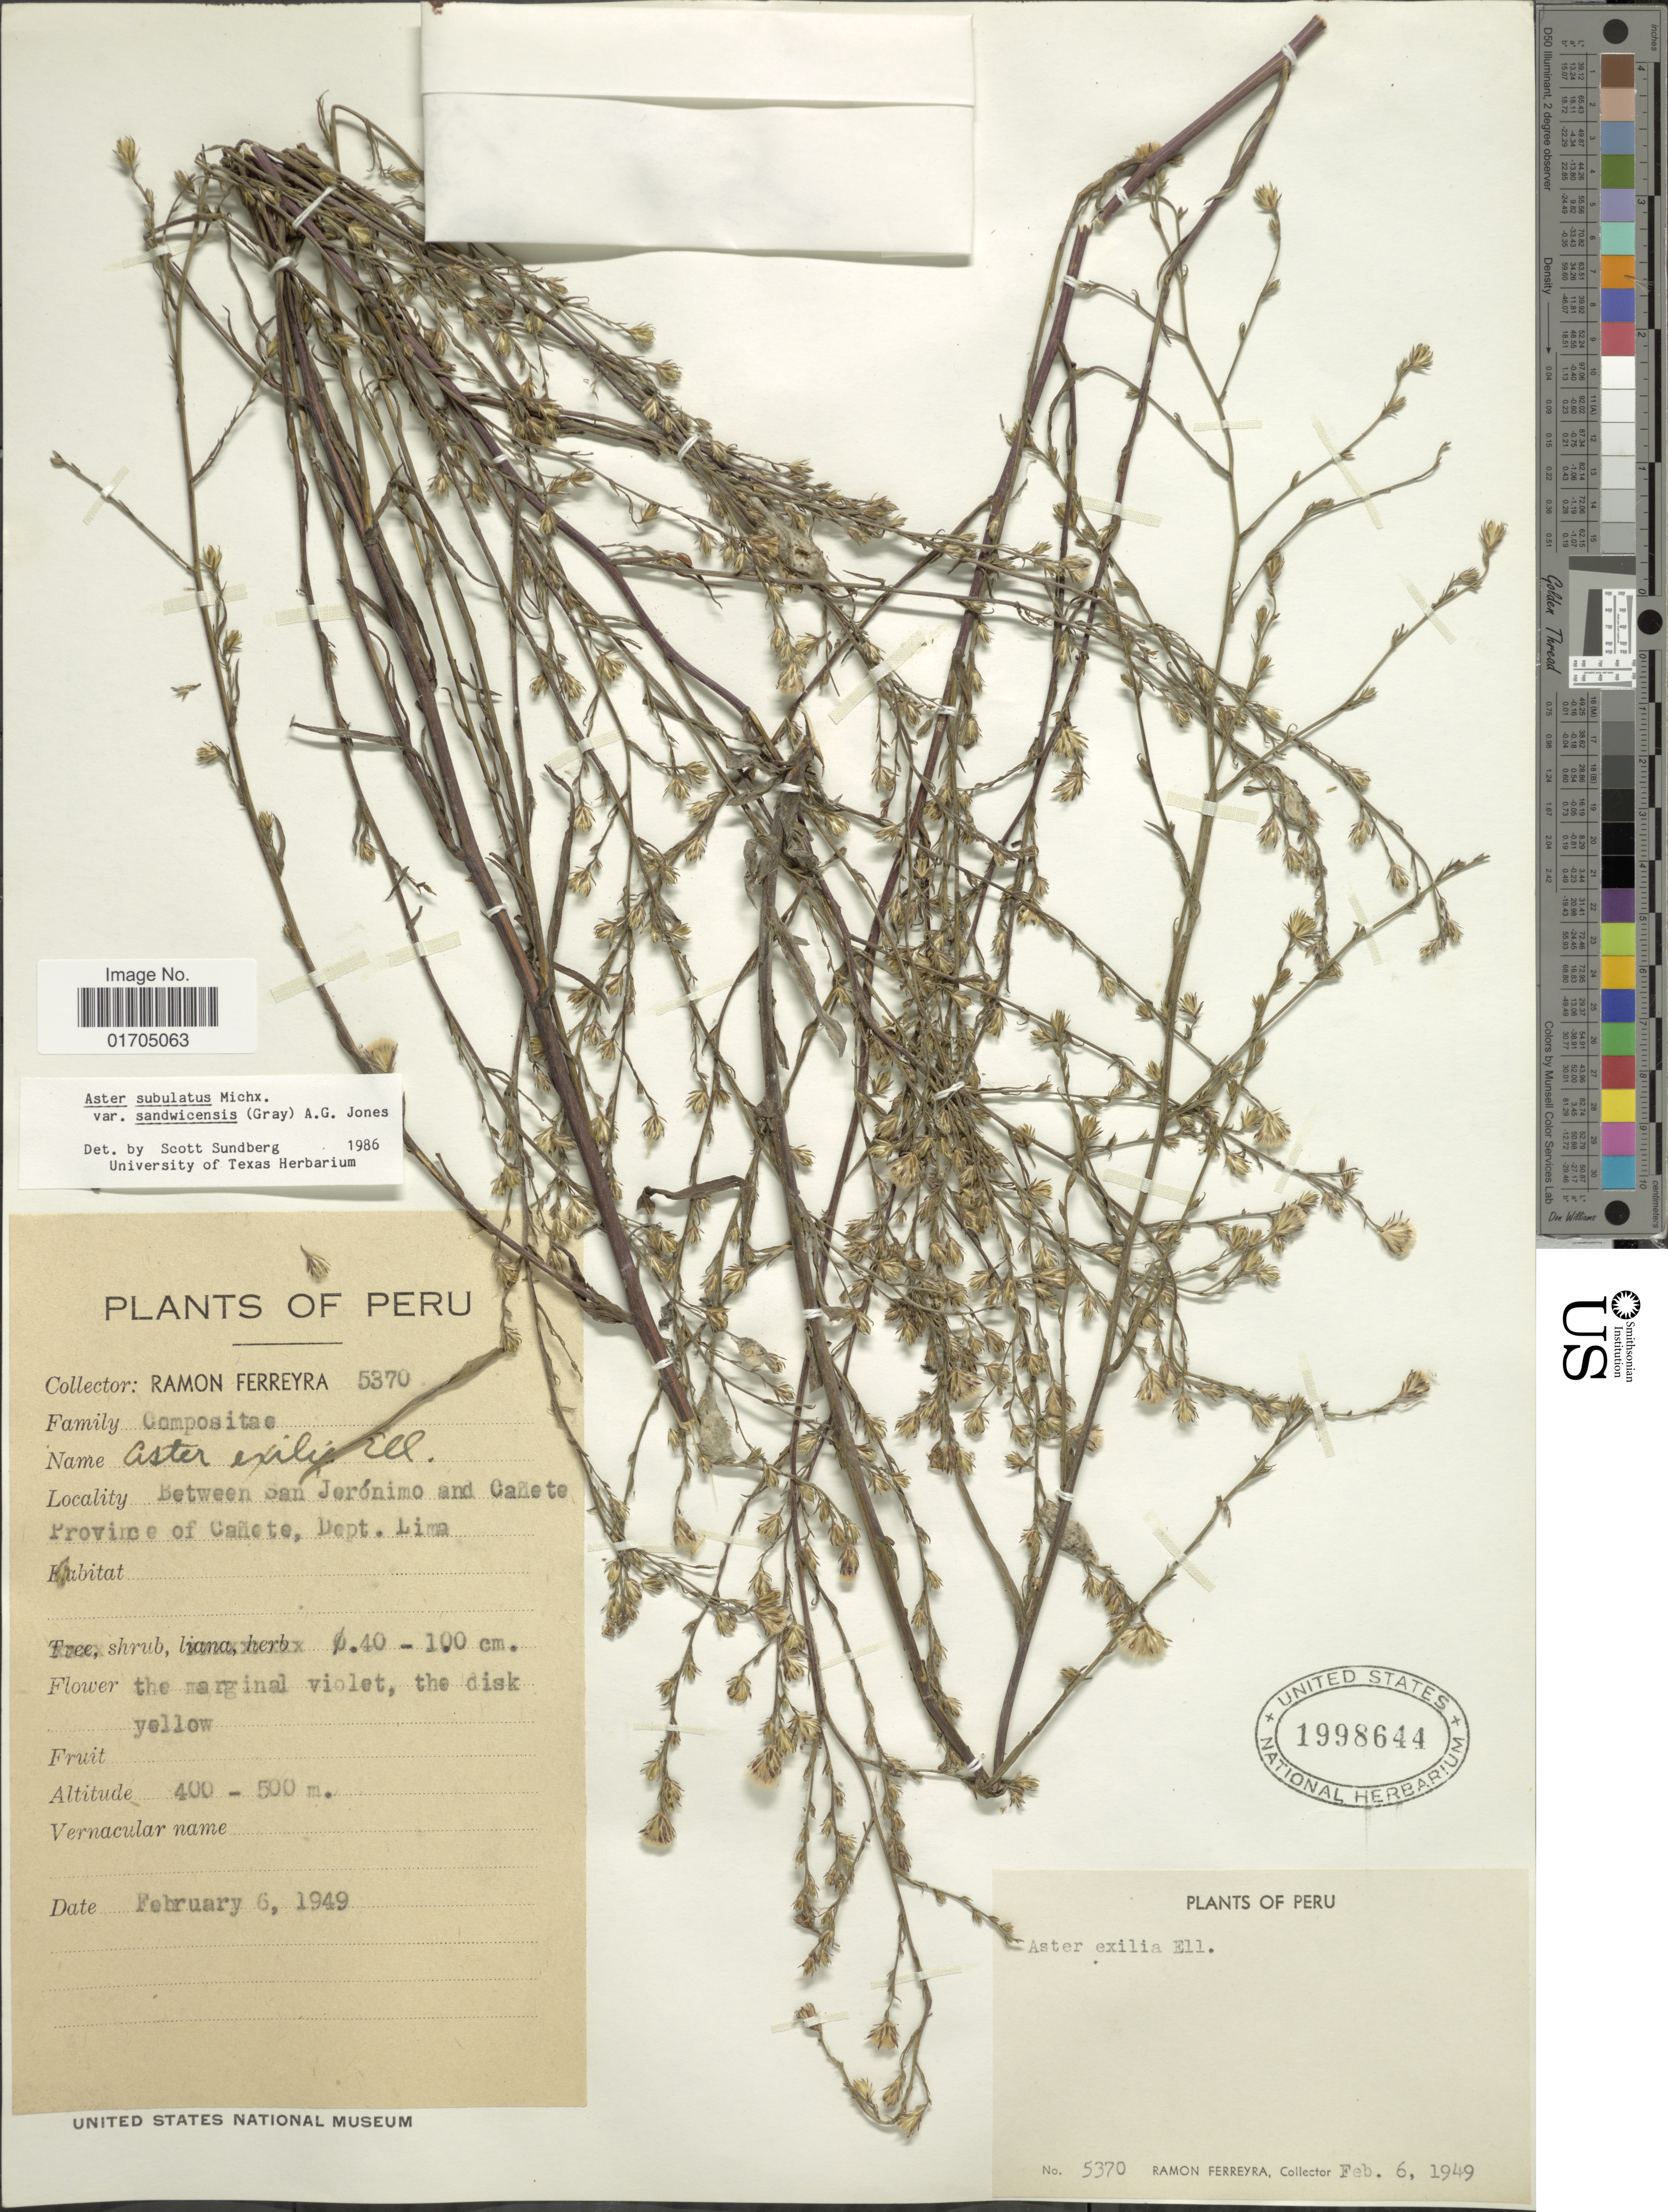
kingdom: Plantae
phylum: Tracheophyta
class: Magnoliopsida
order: Asterales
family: Asteraceae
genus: Symphyotrichum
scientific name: Symphyotrichum subulatum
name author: (Michx.) G.L. Nesom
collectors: R. A. Ferreyra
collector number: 5370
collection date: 1949-02-06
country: Peru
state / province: Lima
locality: Between San Jerónimo and Cañete, Province of Cañete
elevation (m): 400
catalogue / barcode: US 1998644